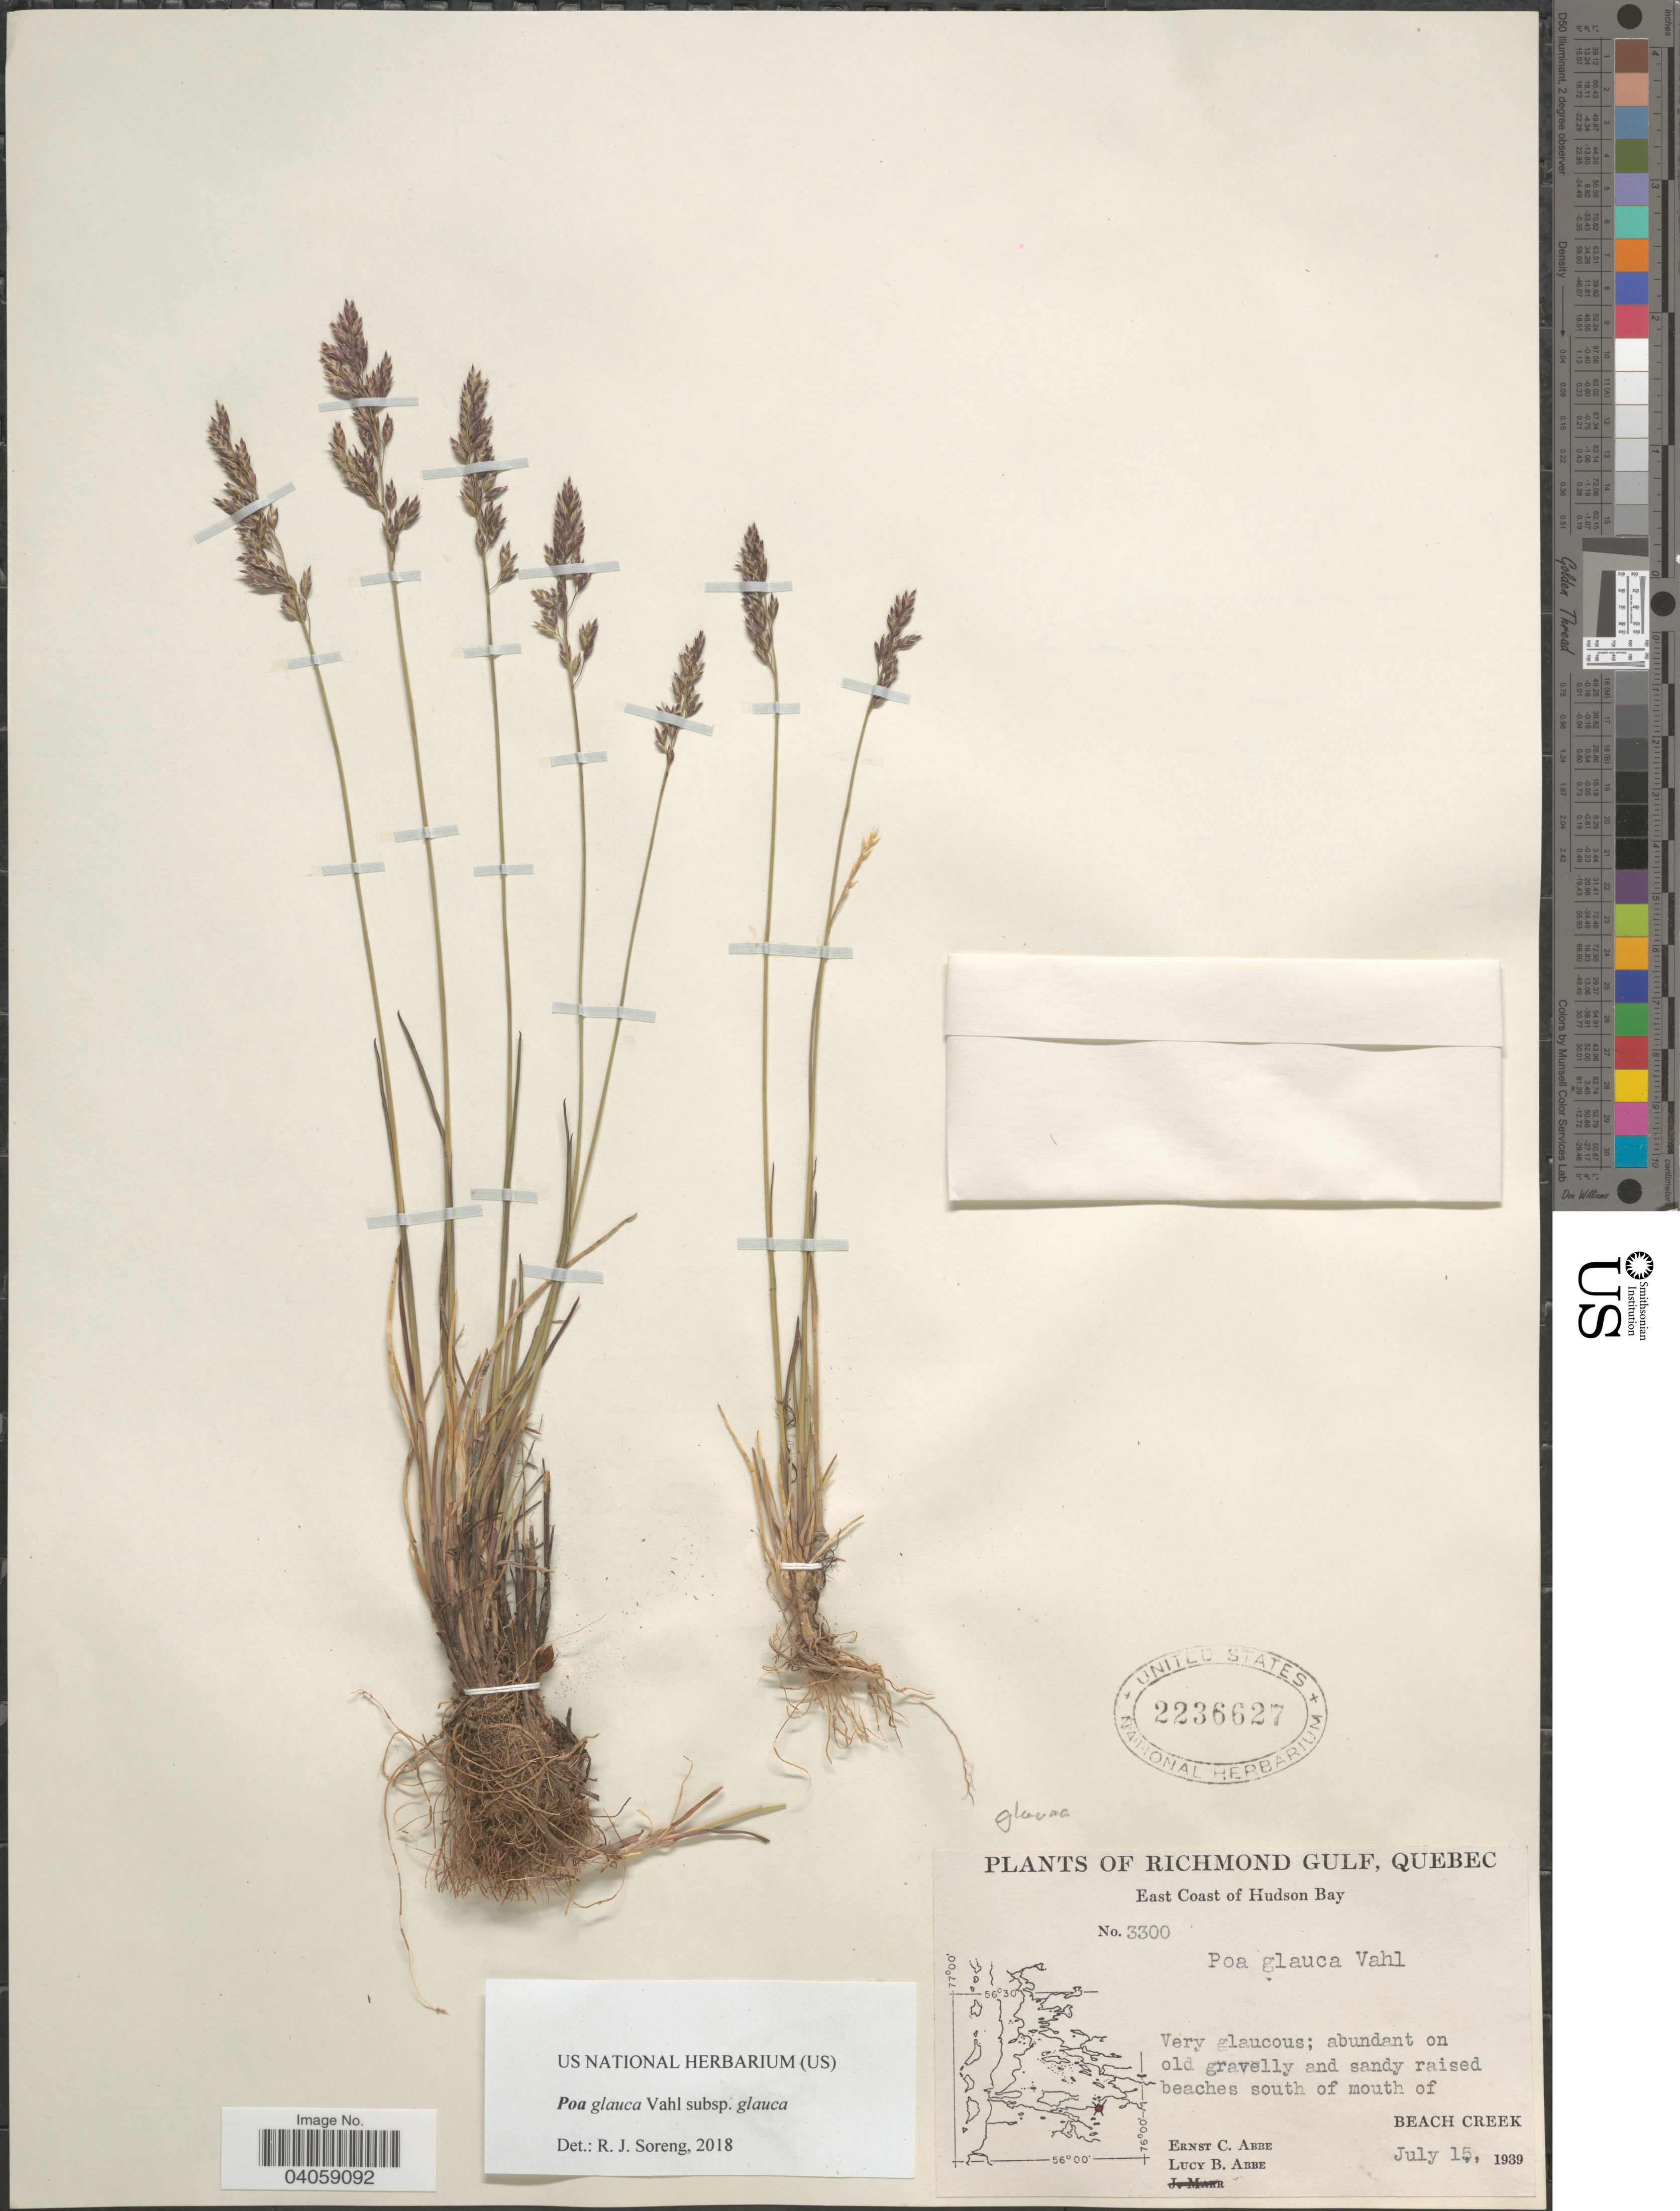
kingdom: Plantae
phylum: Tracheophyta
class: Liliopsida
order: Poales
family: Poaceae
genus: Poa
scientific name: Poa glauca subsp. glauca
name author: Vahl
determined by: Soreng, Robert J., Research Associate (BOT), Smithsonian Institution - National Museum of Natural History (UNITED STATES)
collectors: E. C. Abbe & L. B. Abbe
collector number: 3300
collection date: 1939-07-15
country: Canada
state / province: Quebec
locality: Richmond Gulf. East Coast of Hudson Bay. On old gravelly and sand raised beaches south of mouth of Beach Creek.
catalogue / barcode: US 2236627